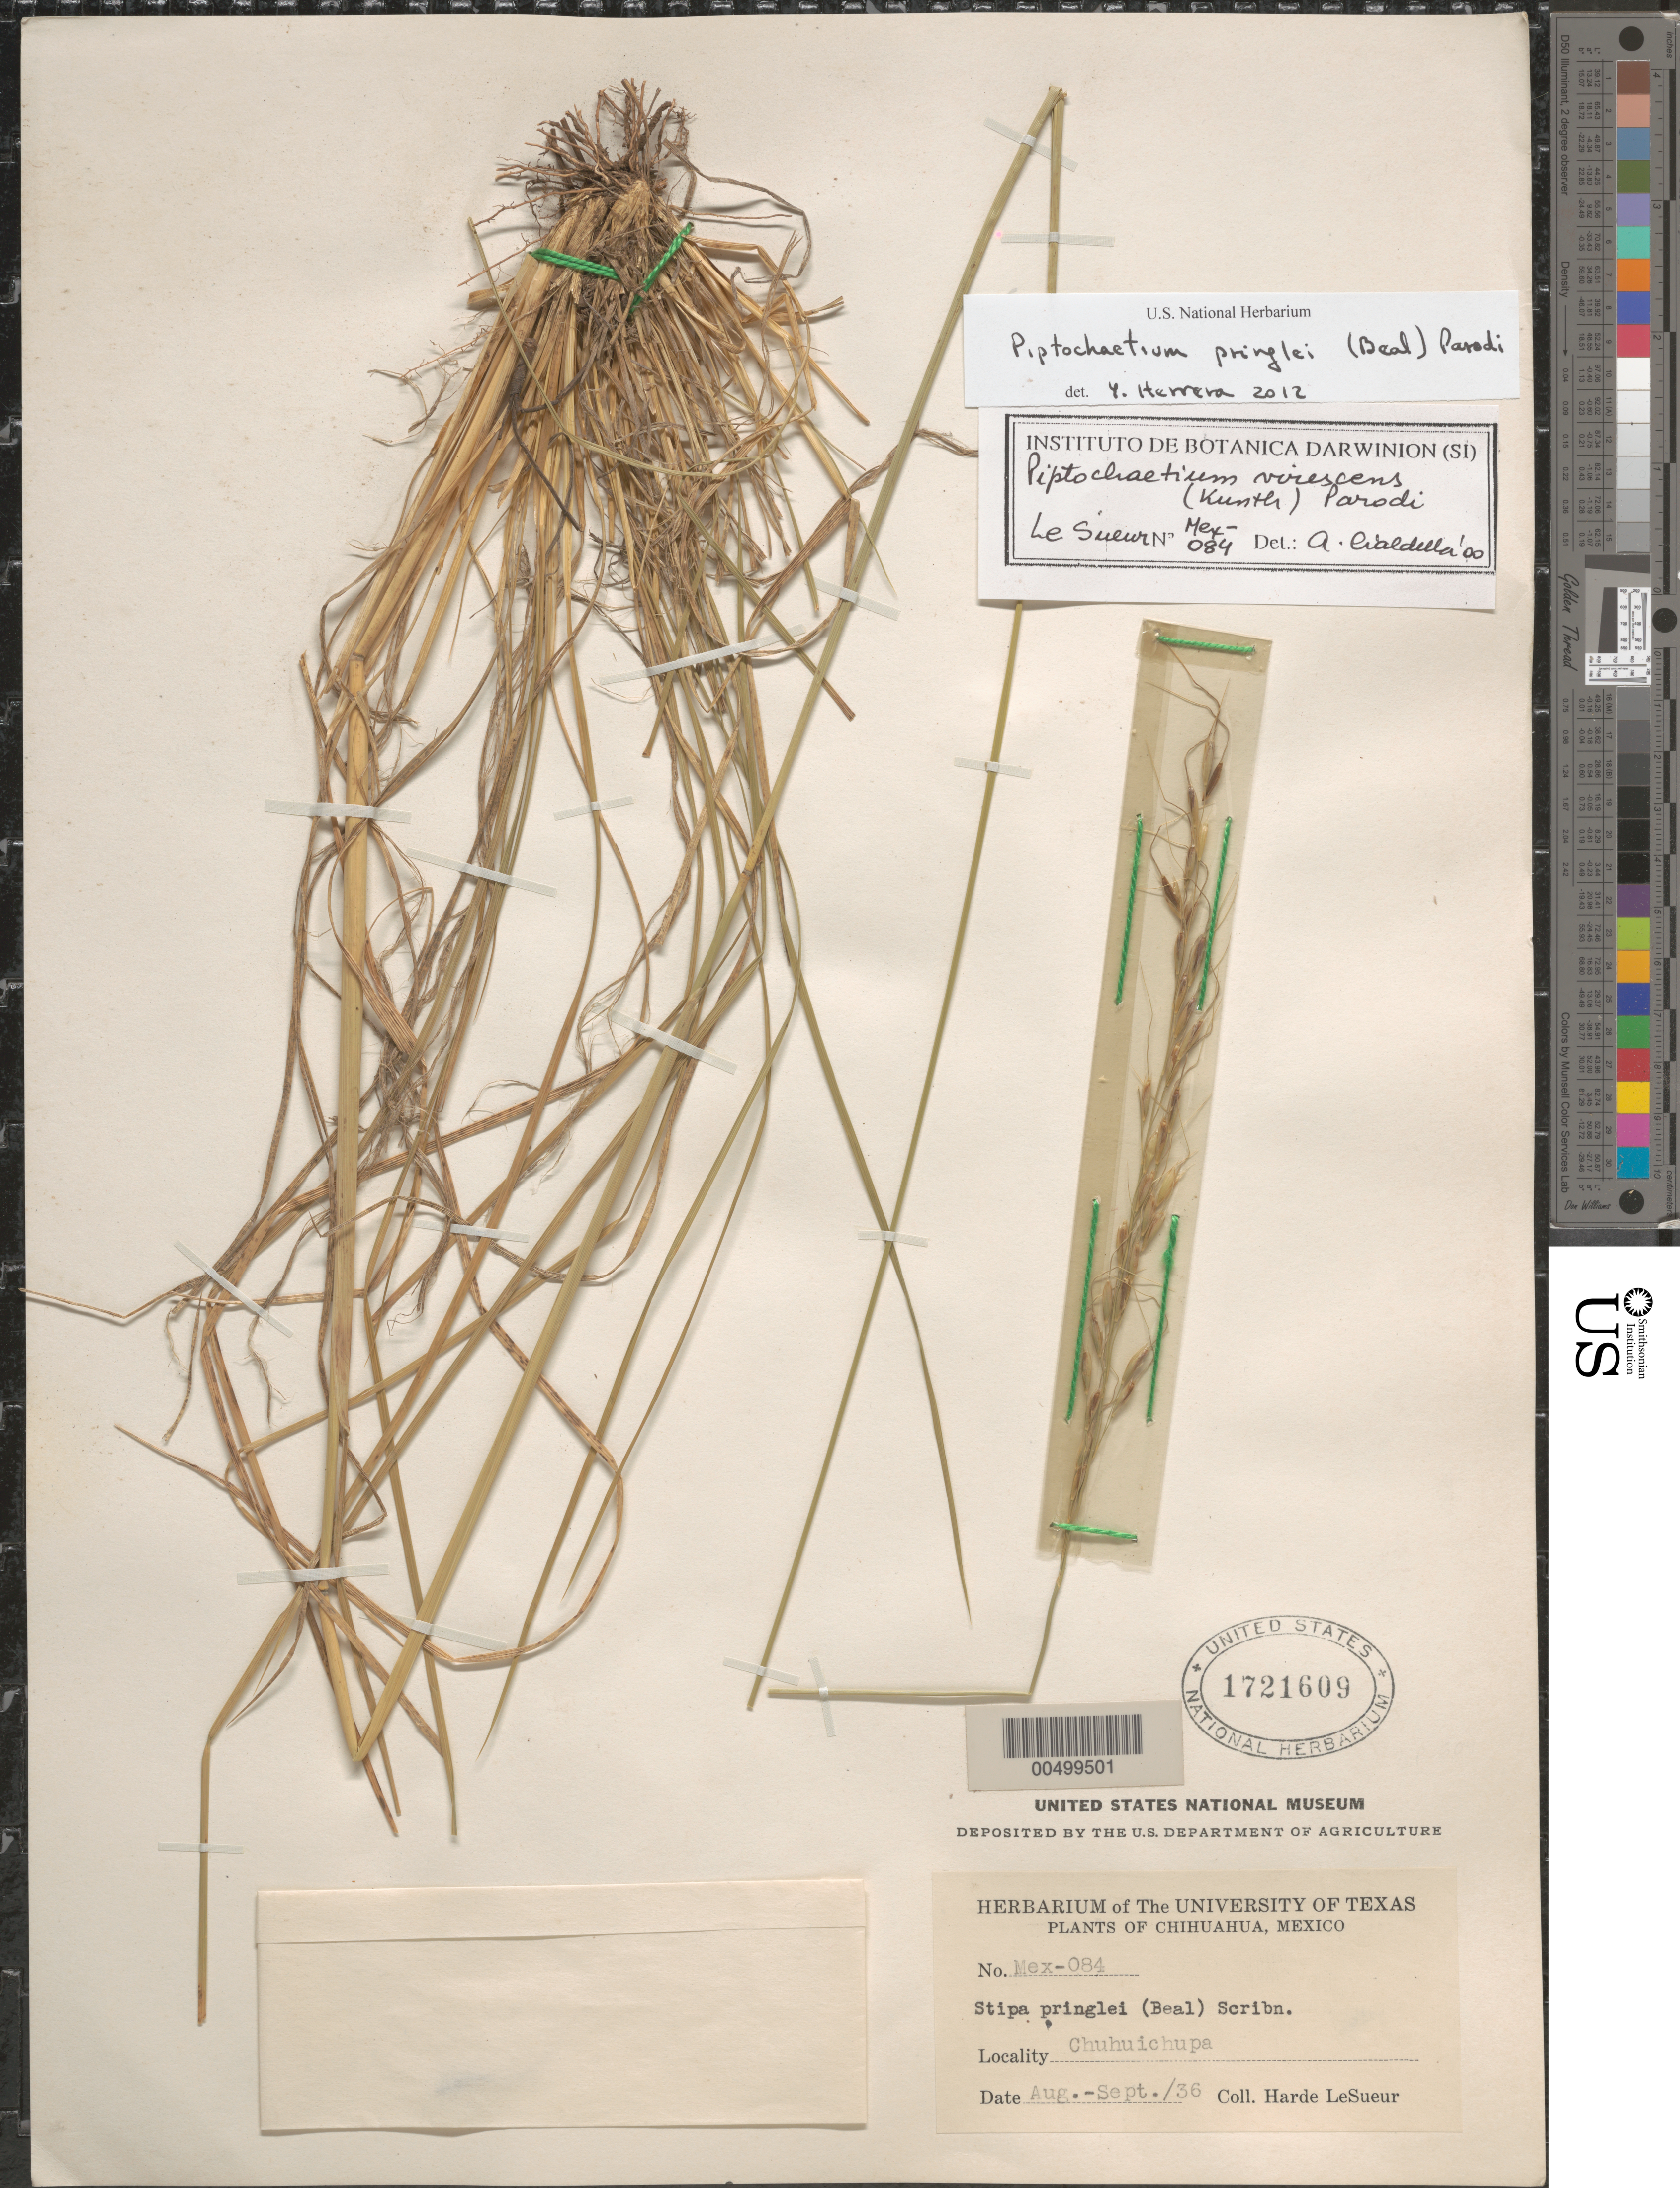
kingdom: Plantae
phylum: Tracheophyta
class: Liliopsida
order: Poales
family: Poaceae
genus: Piptochaetium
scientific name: Piptochaetium pringlei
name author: (W.J. Beal) Parodi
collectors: D. H. LeSueur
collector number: Mex-084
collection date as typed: Aug 1936 to Sep 1936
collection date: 1936-08/1936-09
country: Mexico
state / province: Chihuahua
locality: Chuhuichupa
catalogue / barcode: US 1721609